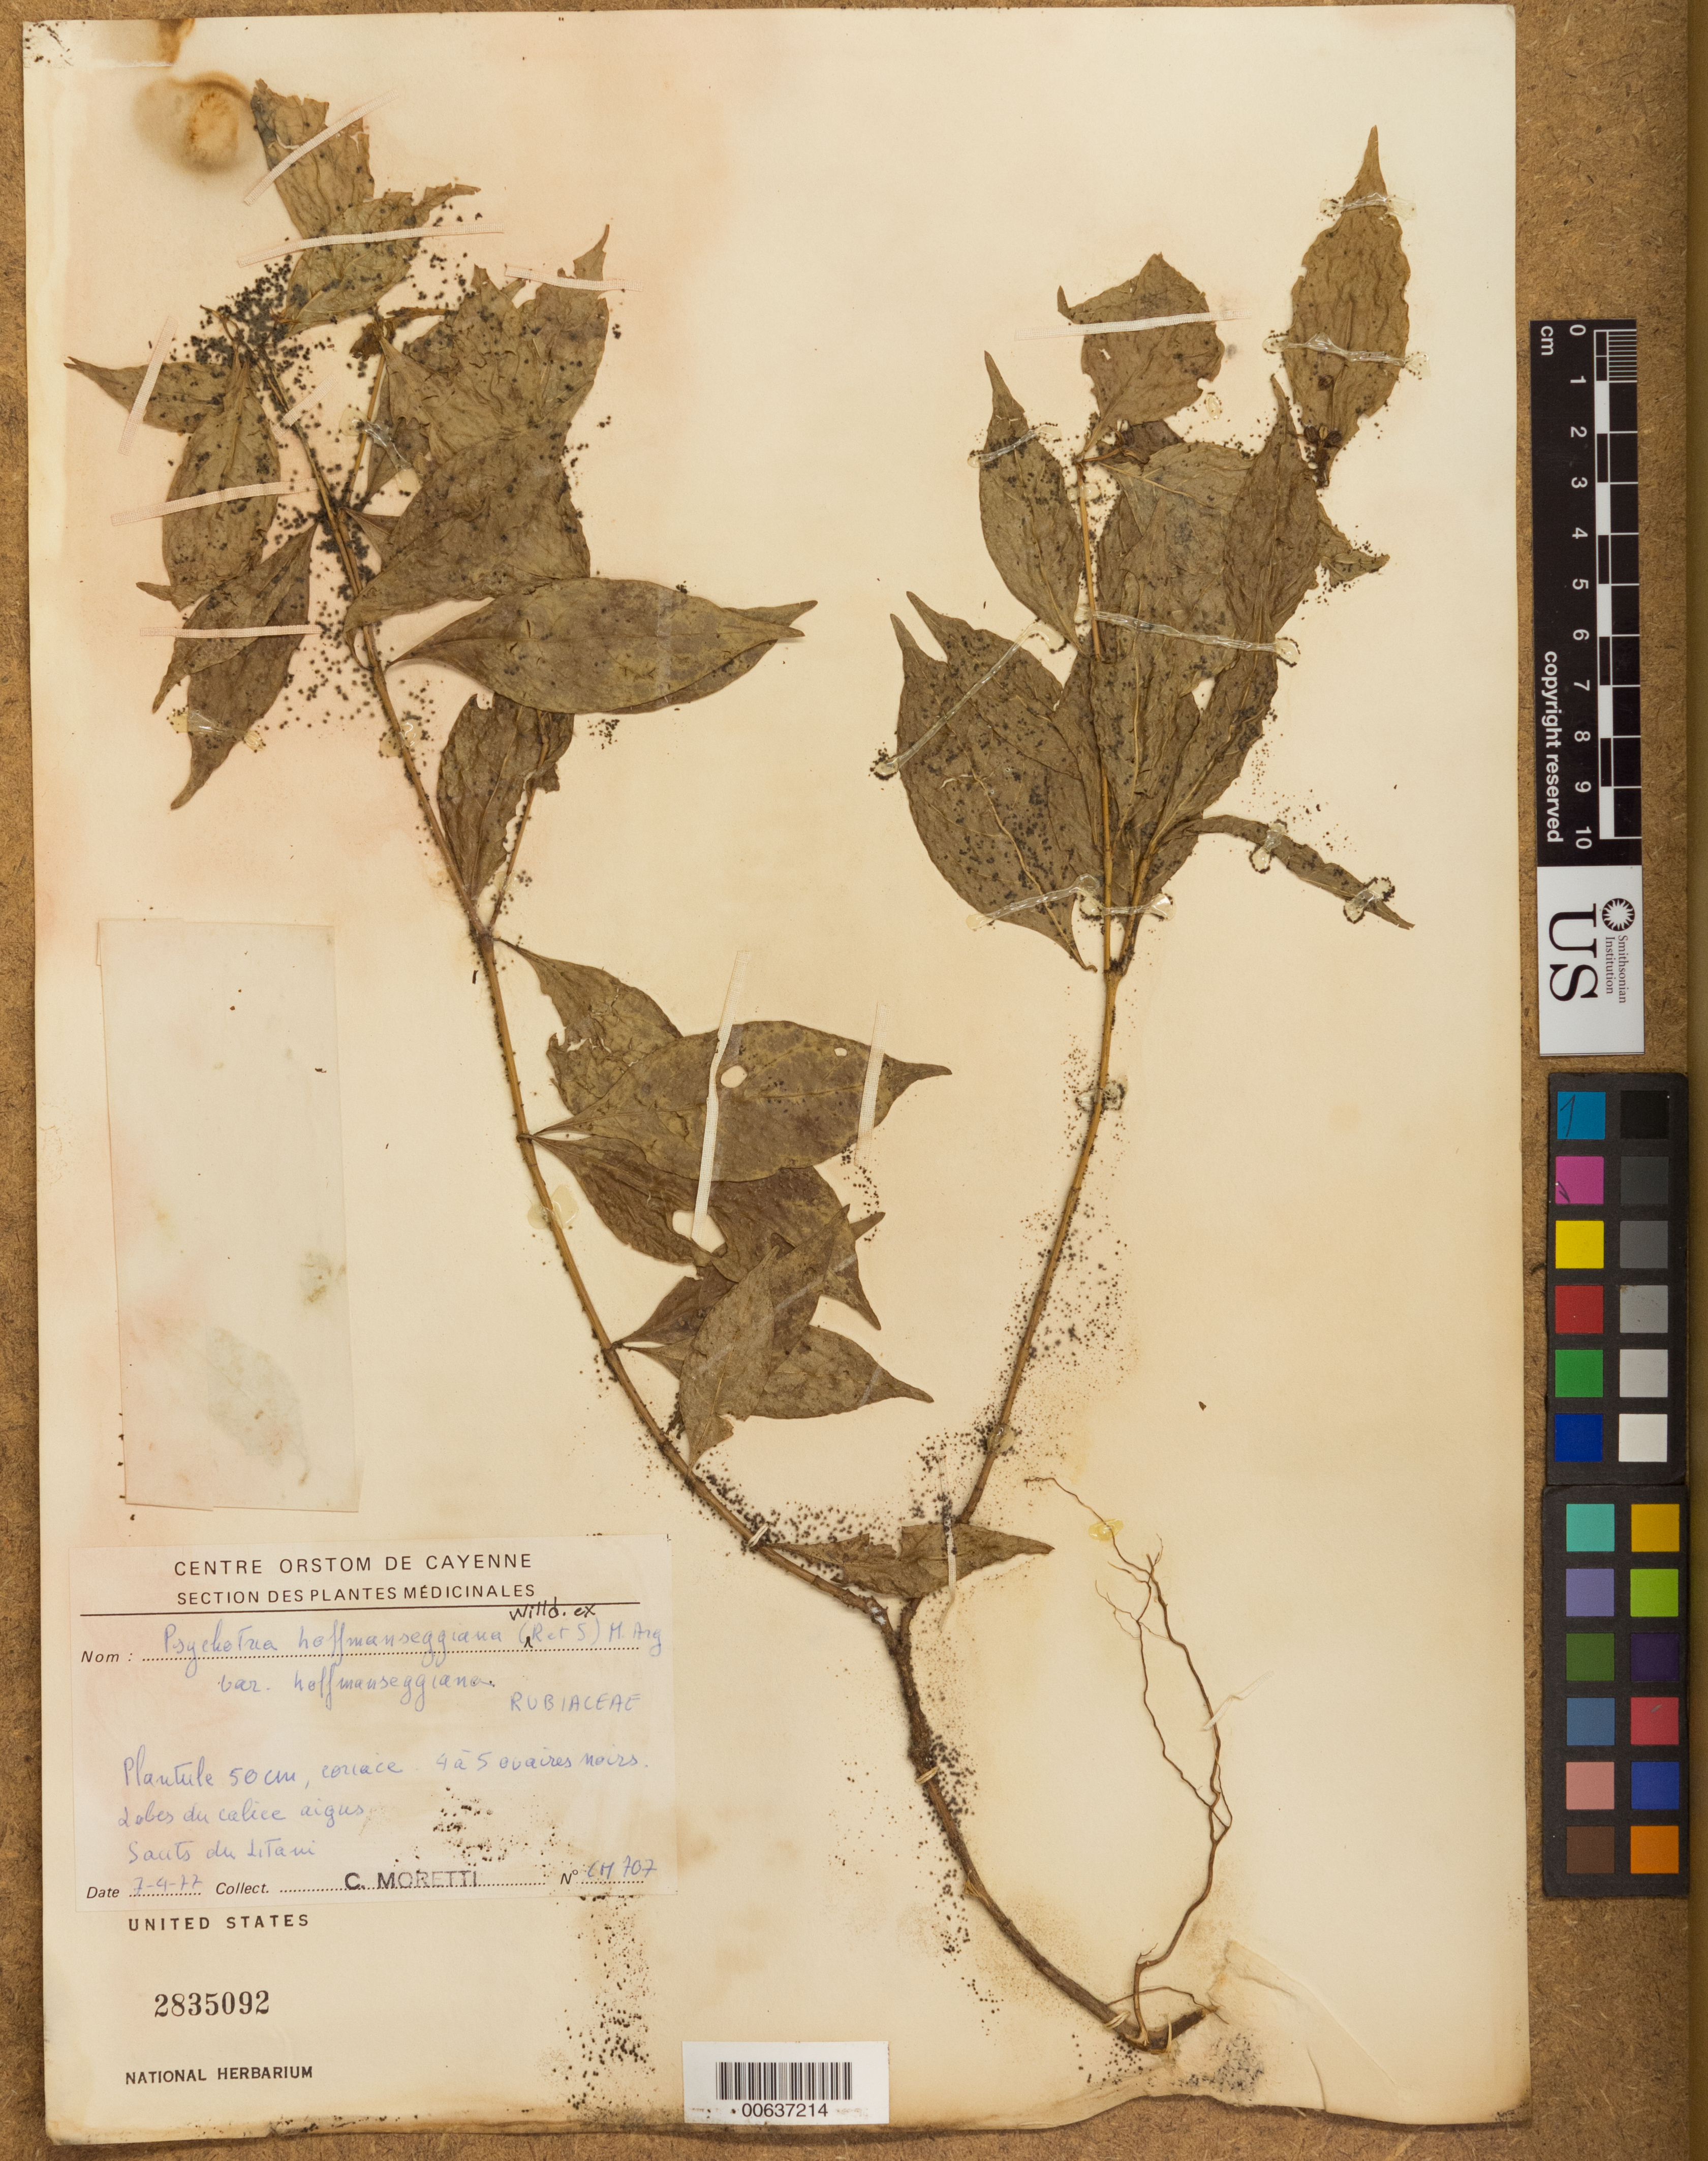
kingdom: Plantae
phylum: Tracheophyta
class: Magnoliopsida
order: Gentianales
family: Rubiaceae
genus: Psychotria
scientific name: Psychotria hoffmannseggiana var. hoffmanneseggiana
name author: (Willd. ex Roem. & Schult.) Müll. Arg.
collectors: C. Moretti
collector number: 707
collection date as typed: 7-Apr-77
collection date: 1977-04-07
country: French Guiana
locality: Sauts des Litani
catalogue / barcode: US 2835092